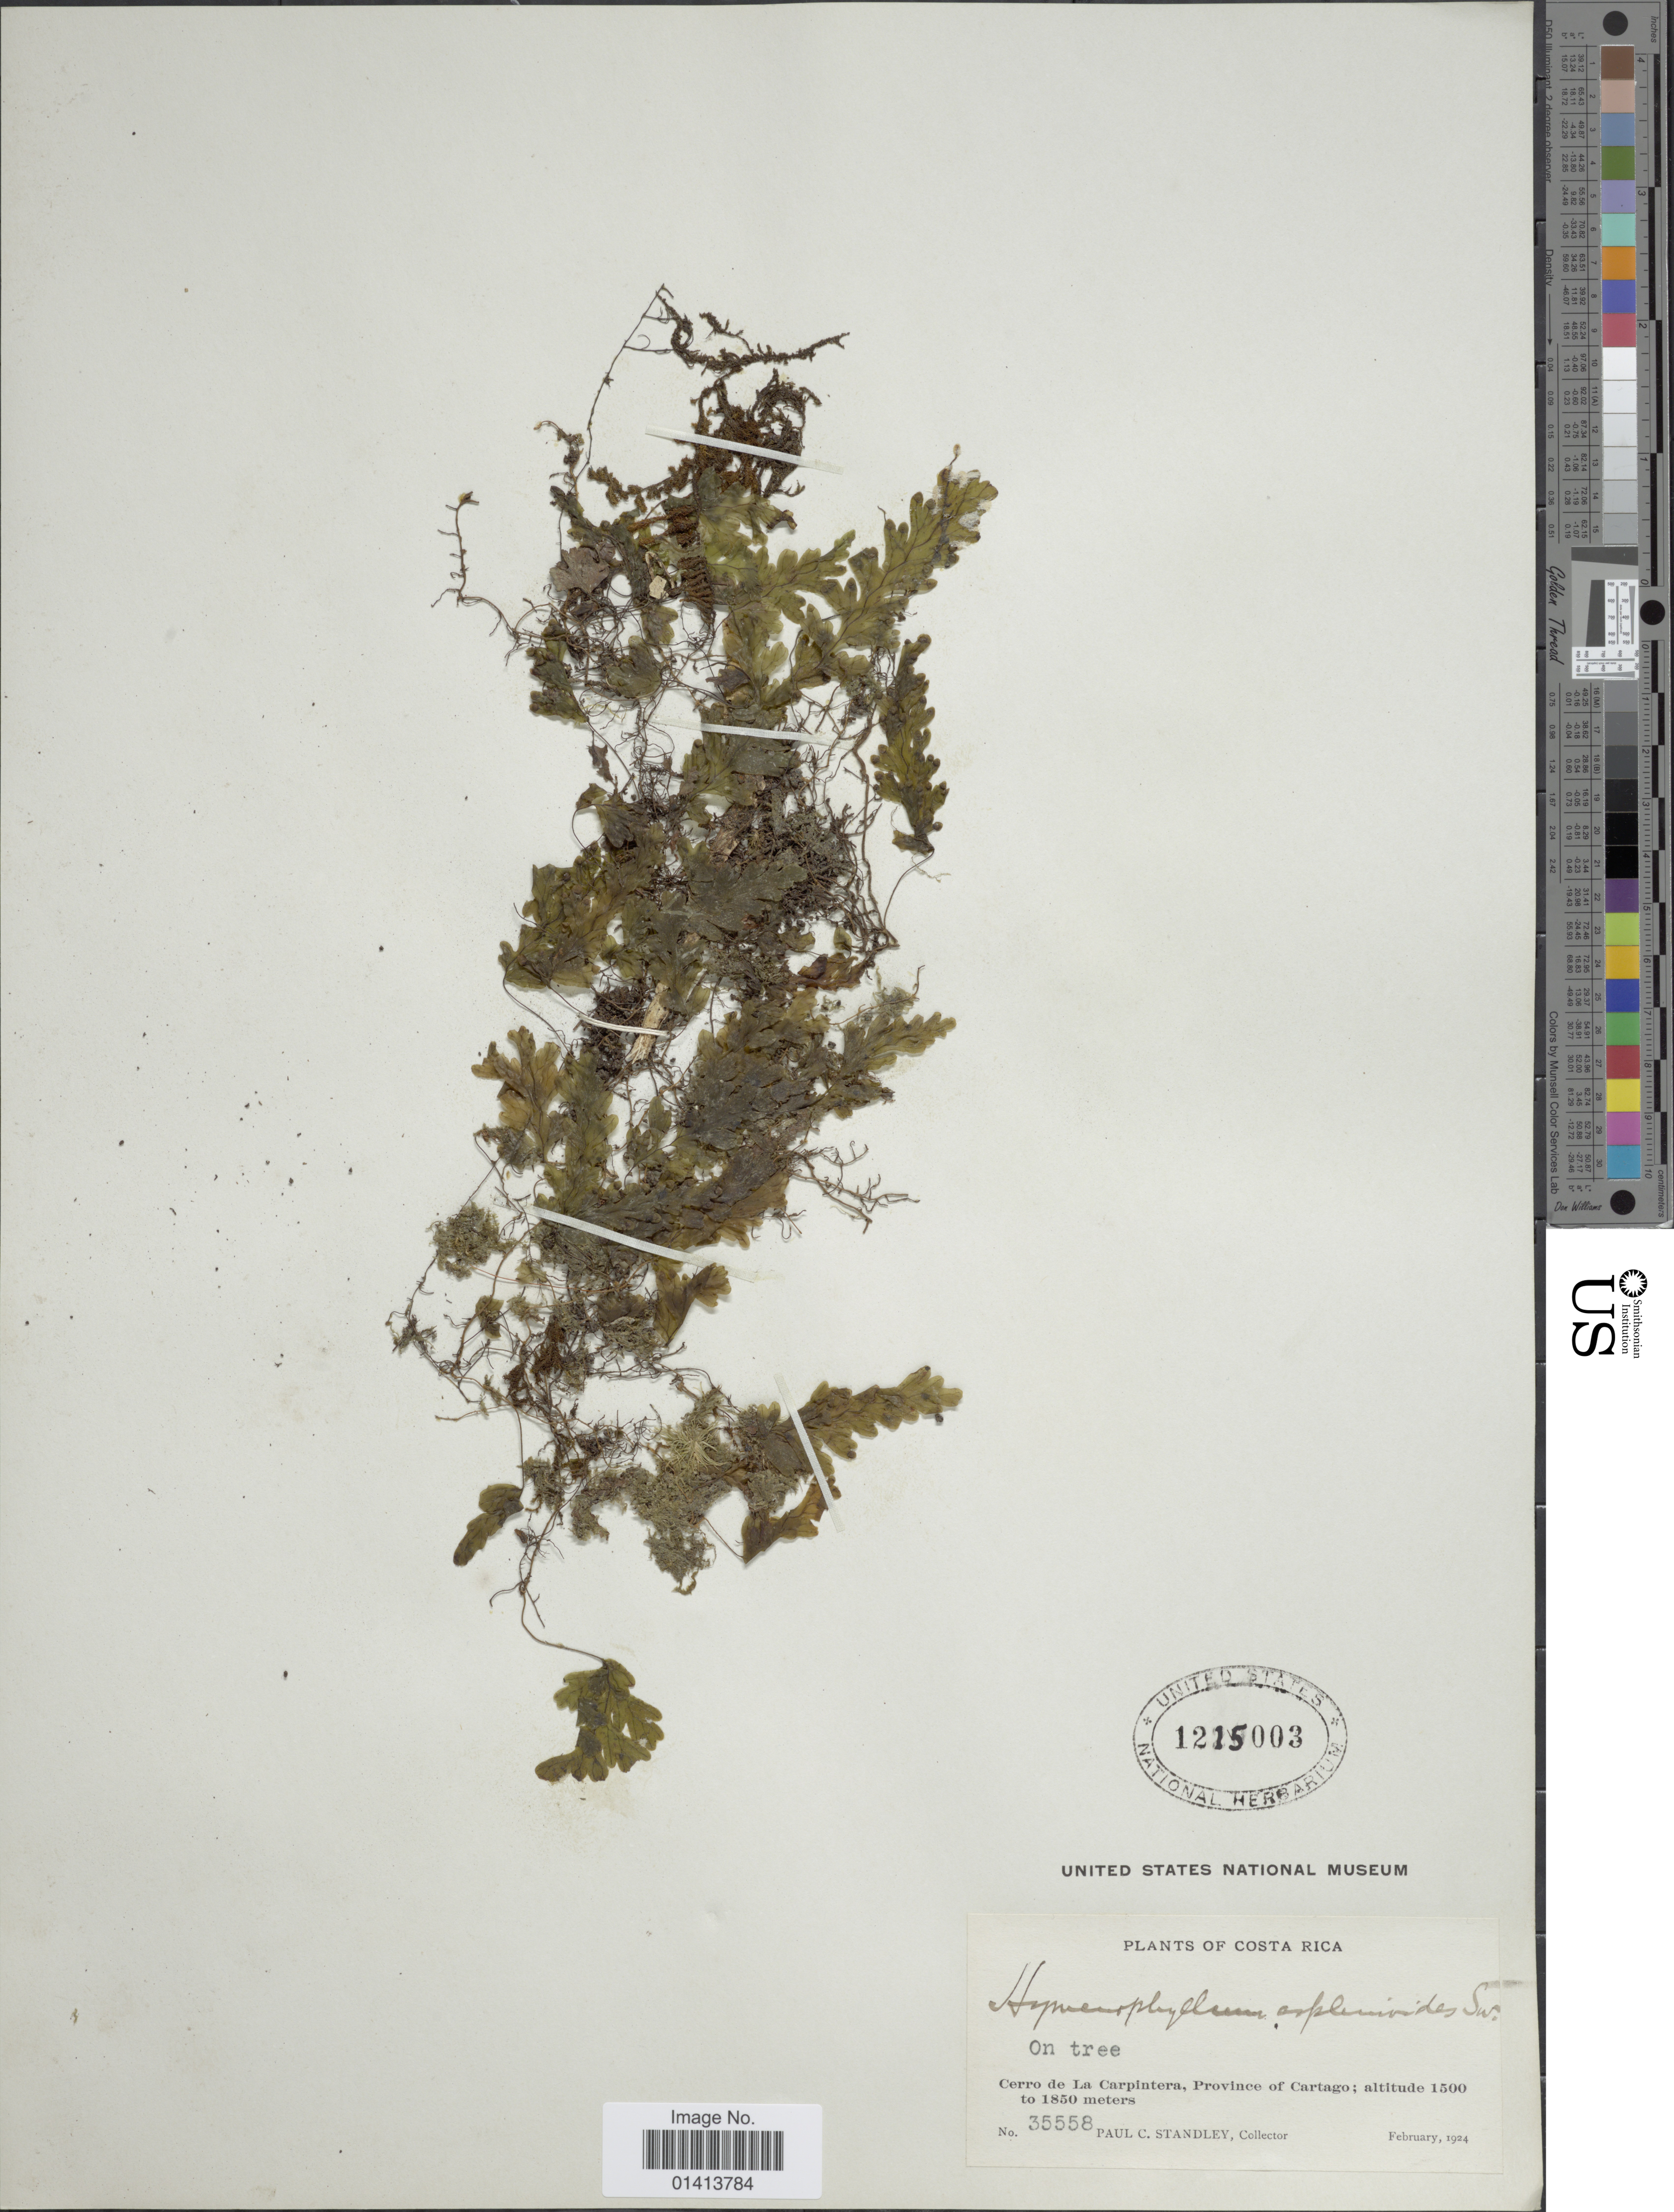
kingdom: Plantae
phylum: Tracheophyta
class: Polypodiopsida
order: Hymenophyllales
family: Hymenophyllaceae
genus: Hymenophyllum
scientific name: Hymenophyllum asplenioides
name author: (Sw.) Sw.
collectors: P. C. Standley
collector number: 35558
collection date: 1924-02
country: Costa Rica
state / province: Cartago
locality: Cerro de La Carpintera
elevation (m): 1500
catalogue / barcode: US 1215003